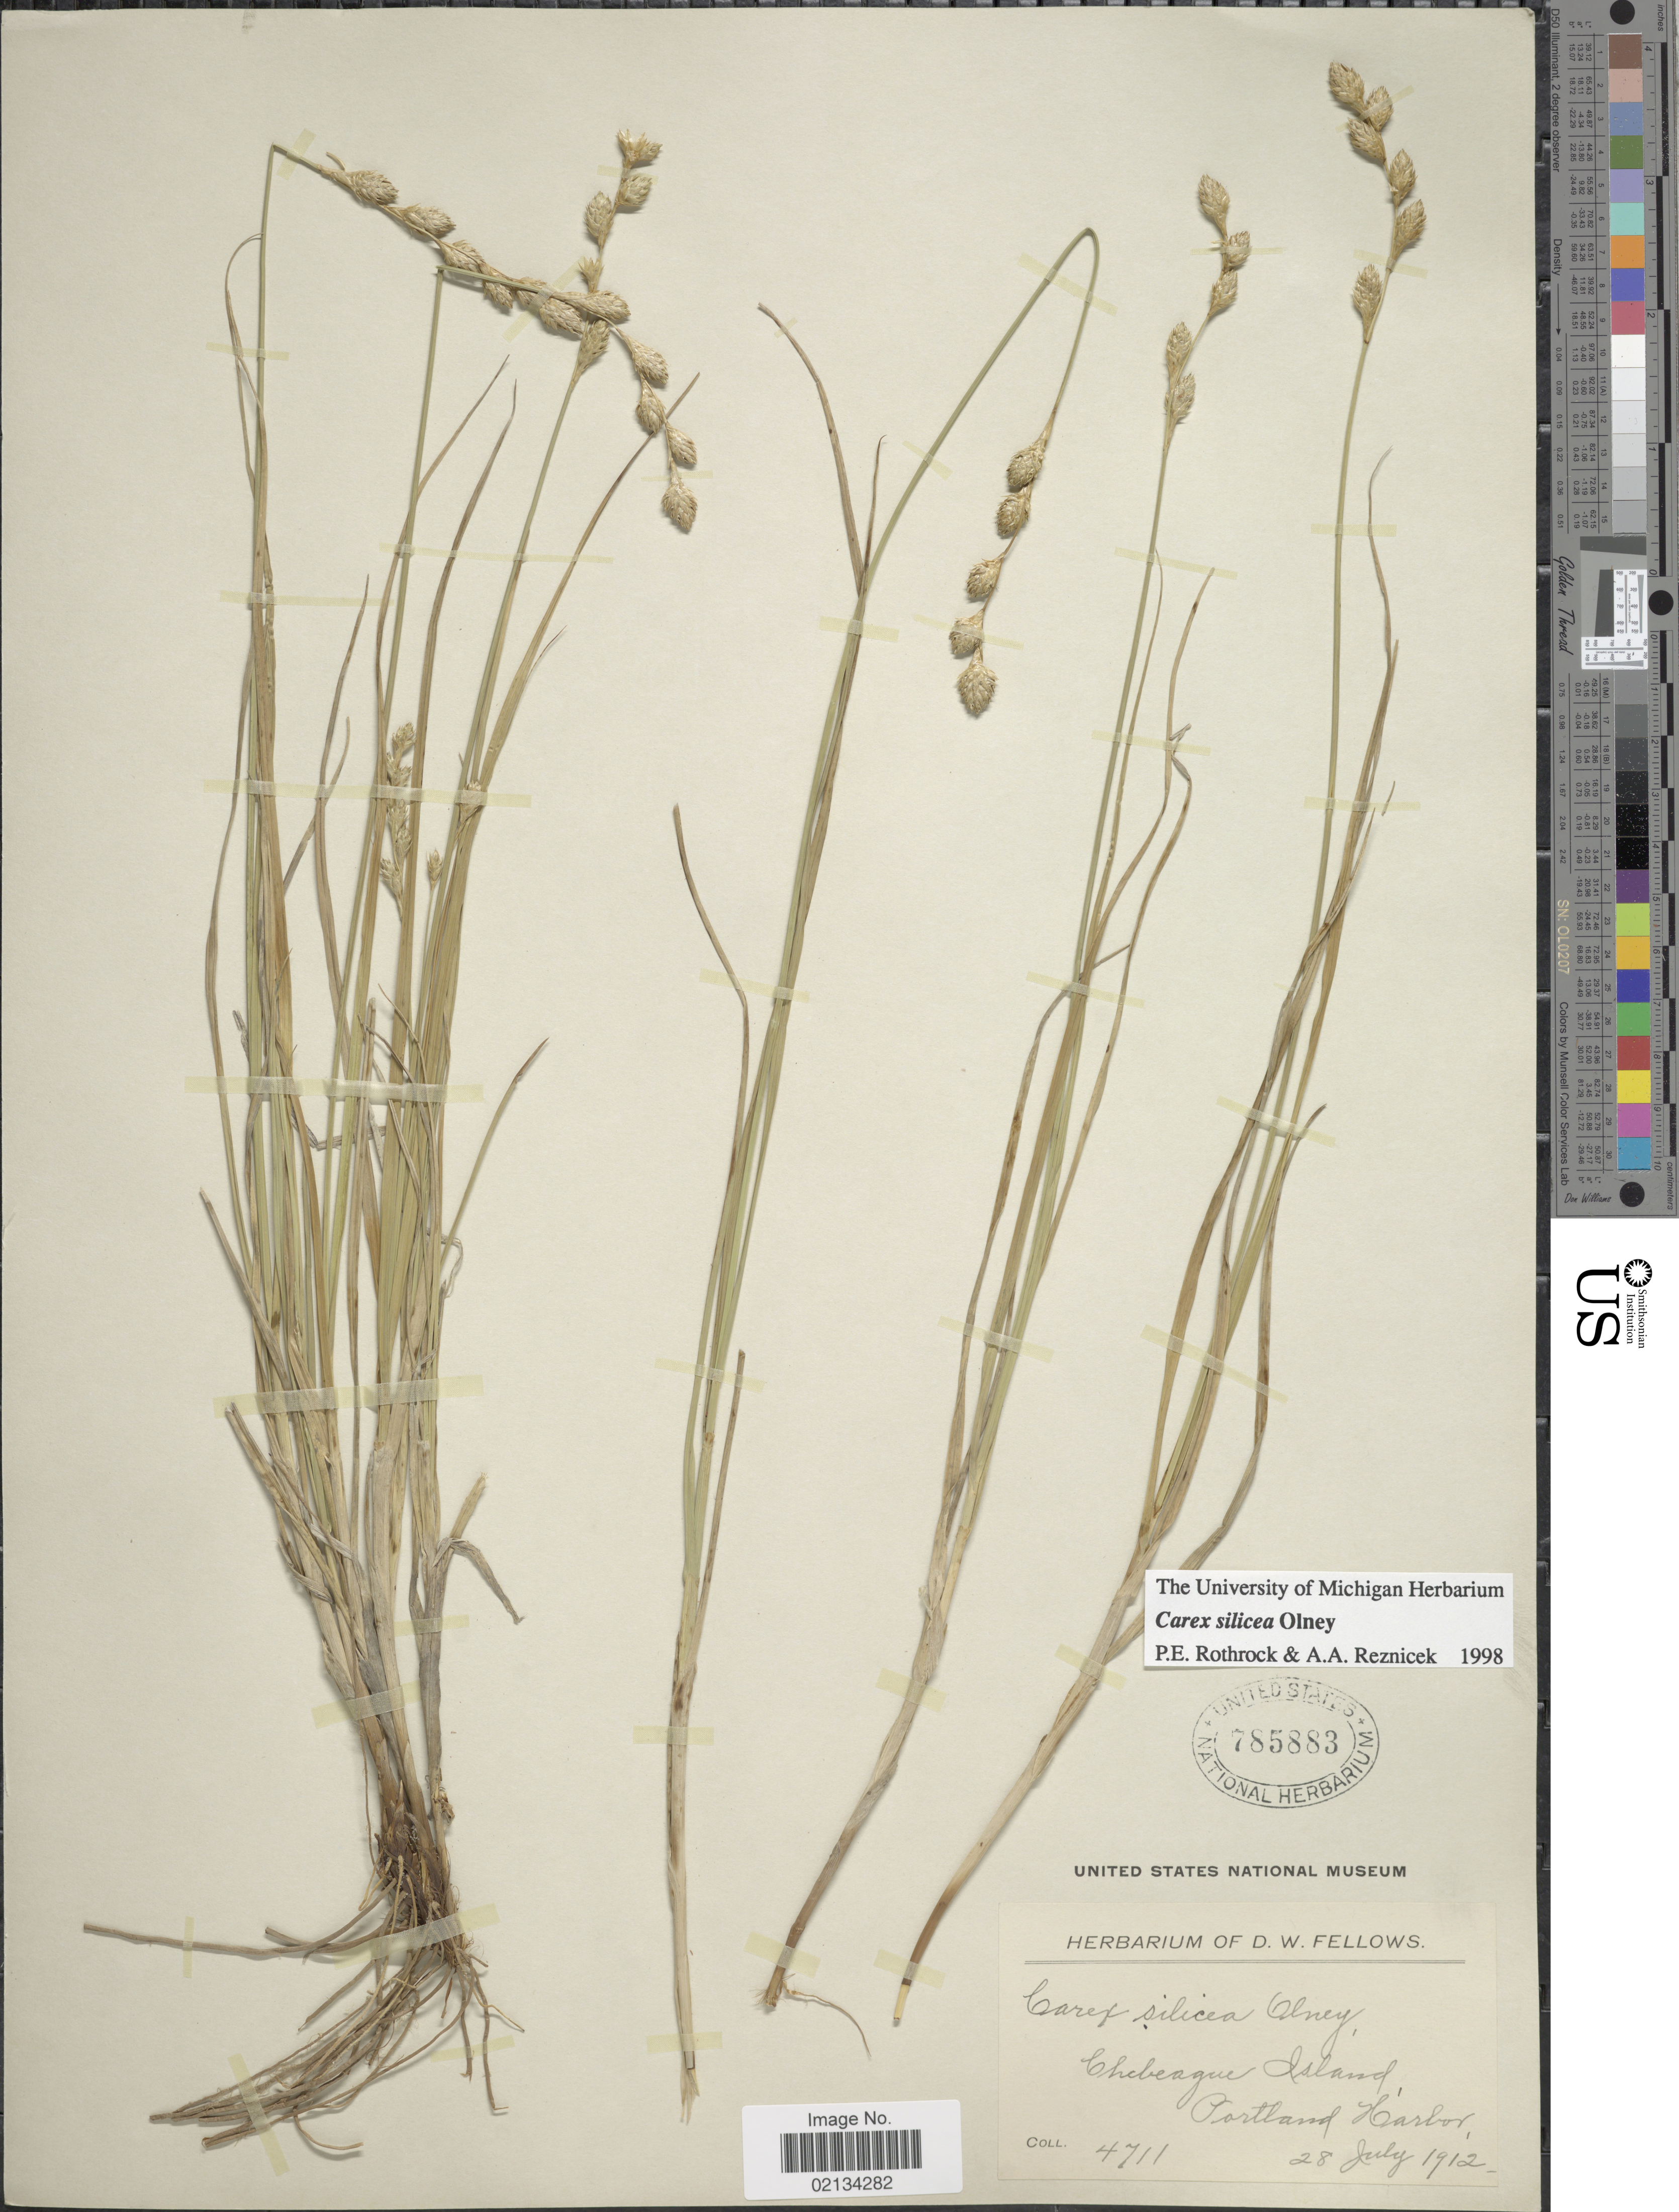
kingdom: Plantae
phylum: Tracheophyta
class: Liliopsida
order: Poales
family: Cyperaceae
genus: Carex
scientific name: Carex silicea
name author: Olney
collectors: ex herb. D. W. Fellows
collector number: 4711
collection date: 1912-07-27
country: United States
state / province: Maine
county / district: Cumberland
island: Chebeague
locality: Portland Harbor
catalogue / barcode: US 785883